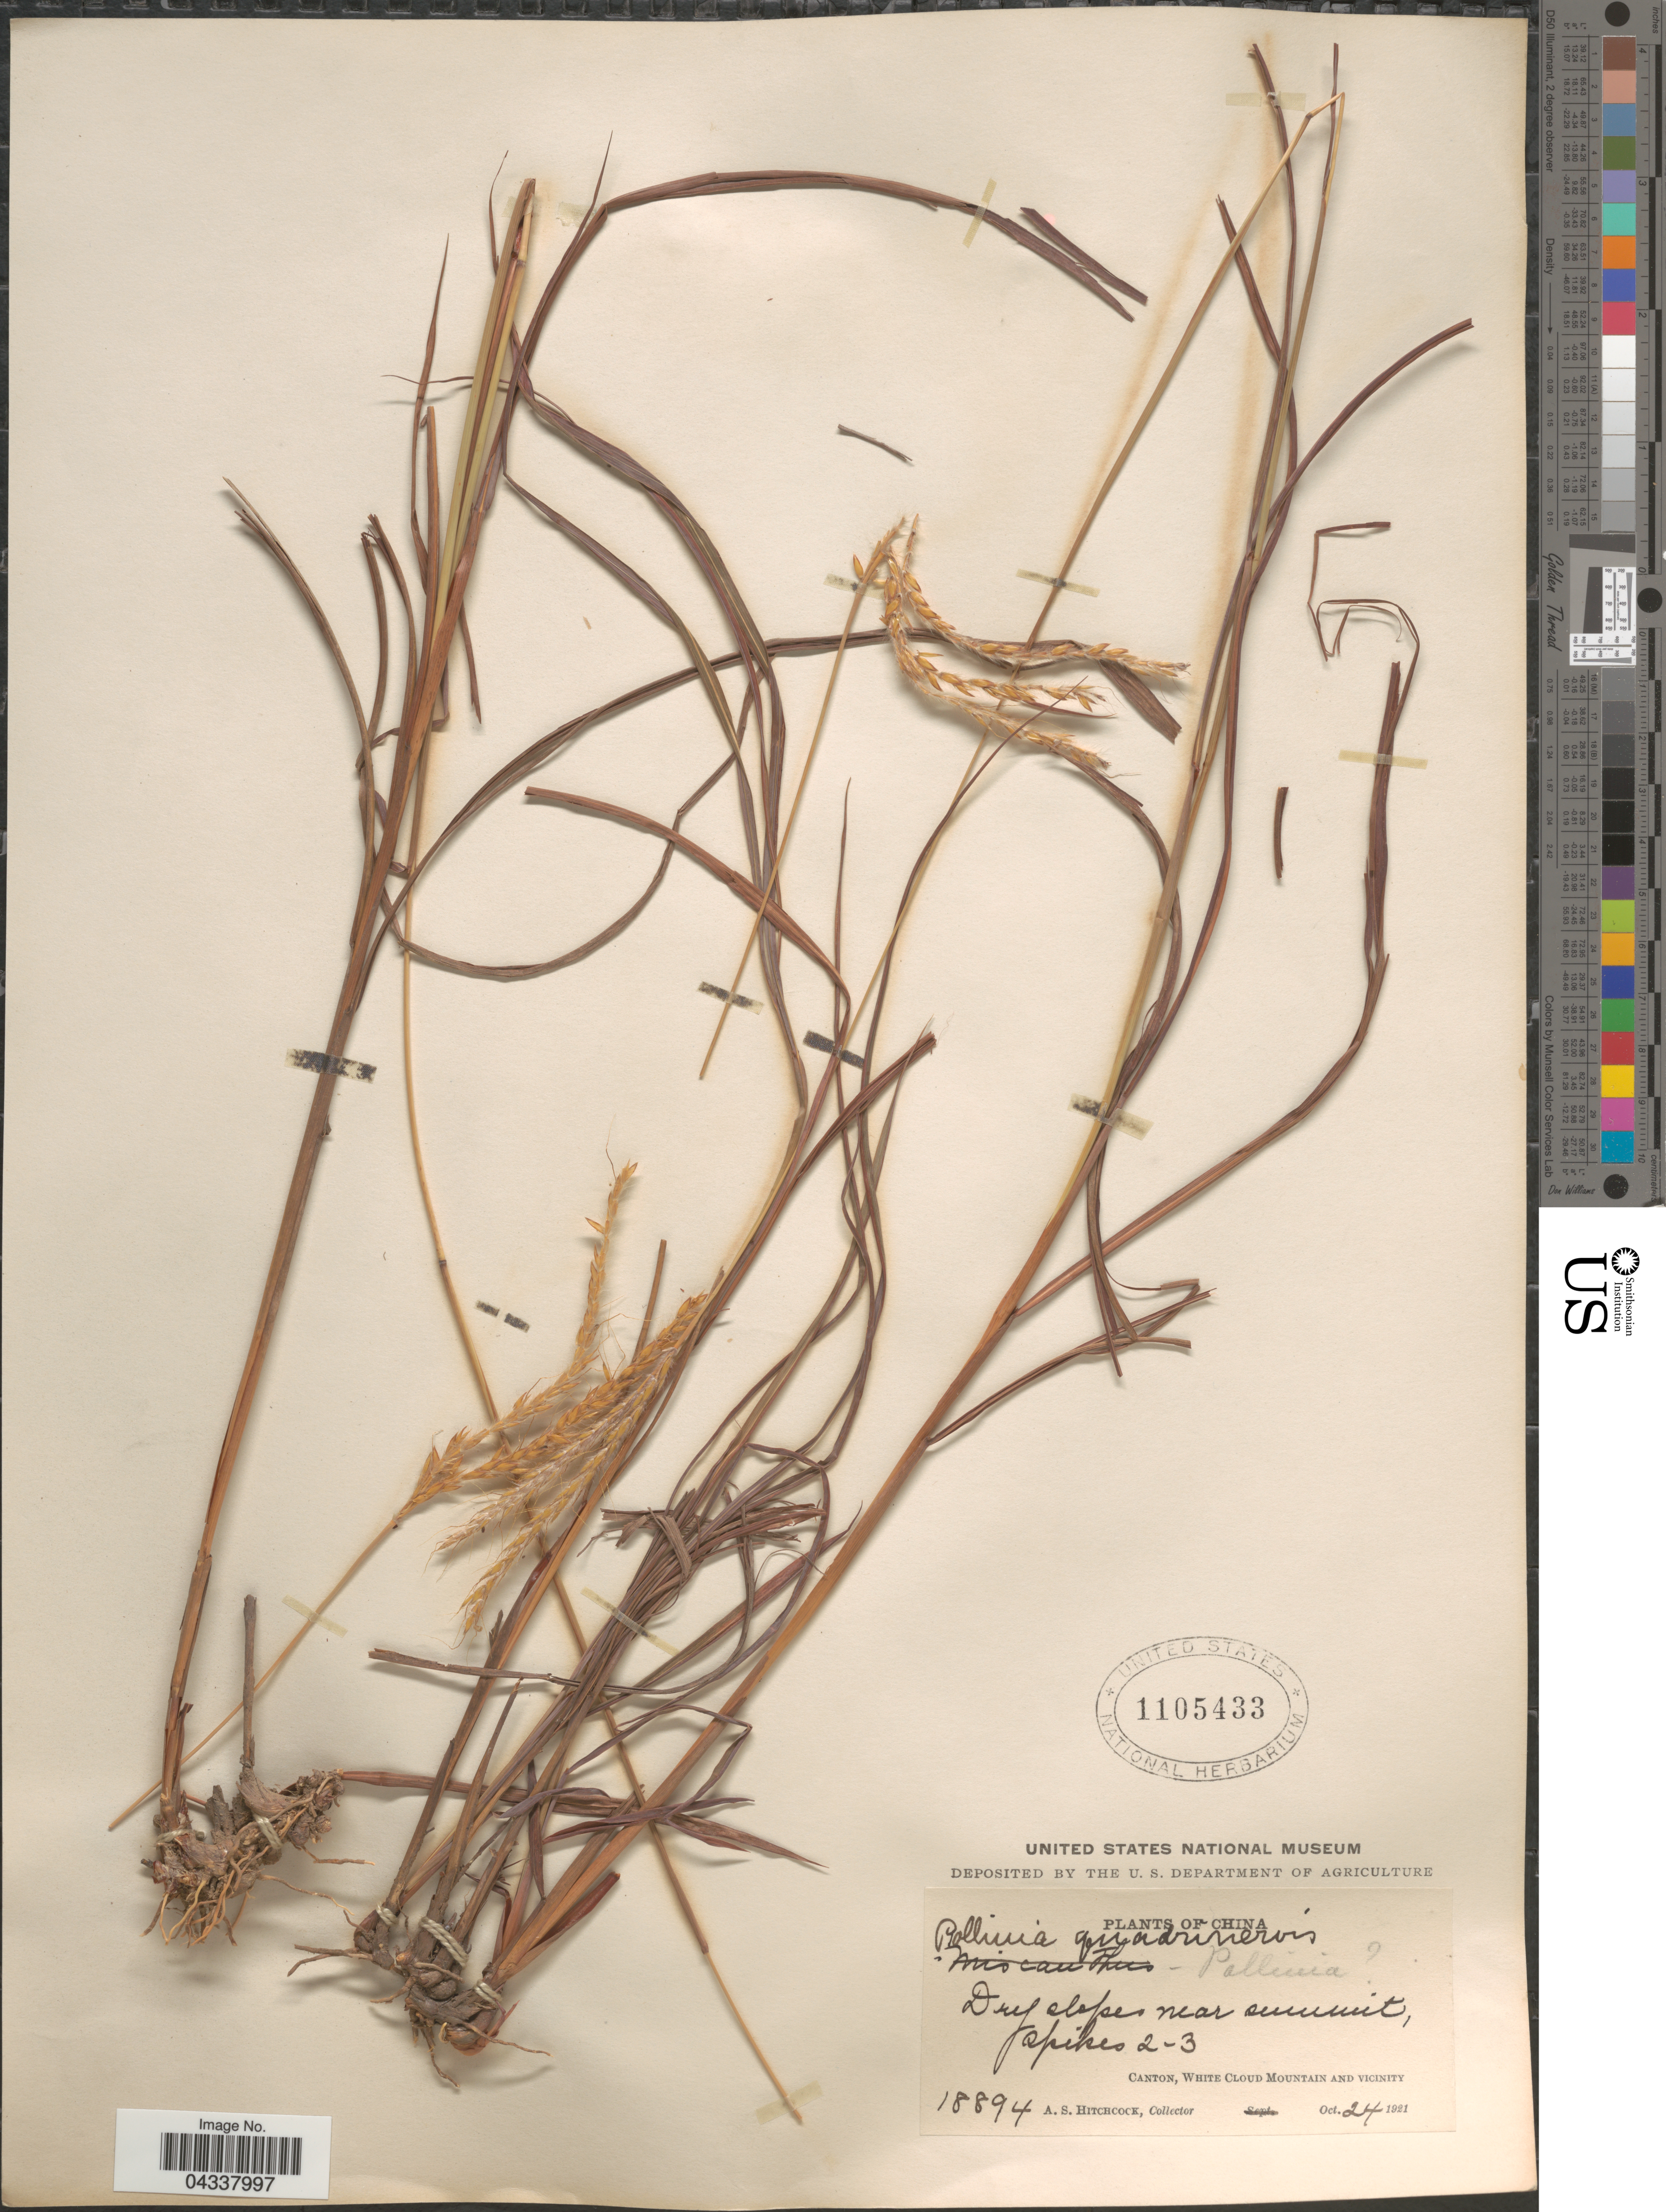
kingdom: Plantae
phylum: Tracheophyta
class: Liliopsida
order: Poales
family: Poaceae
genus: Pseudopogonatherum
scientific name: Pseudopogonatherum quadrinerve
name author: (Hack.) Ohwi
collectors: A. S. Hitchcock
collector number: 18894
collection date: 1921-10-24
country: China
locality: Dry slopes near summit. Canton, White Cloud Mountain and vicinity.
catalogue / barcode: US 1105433